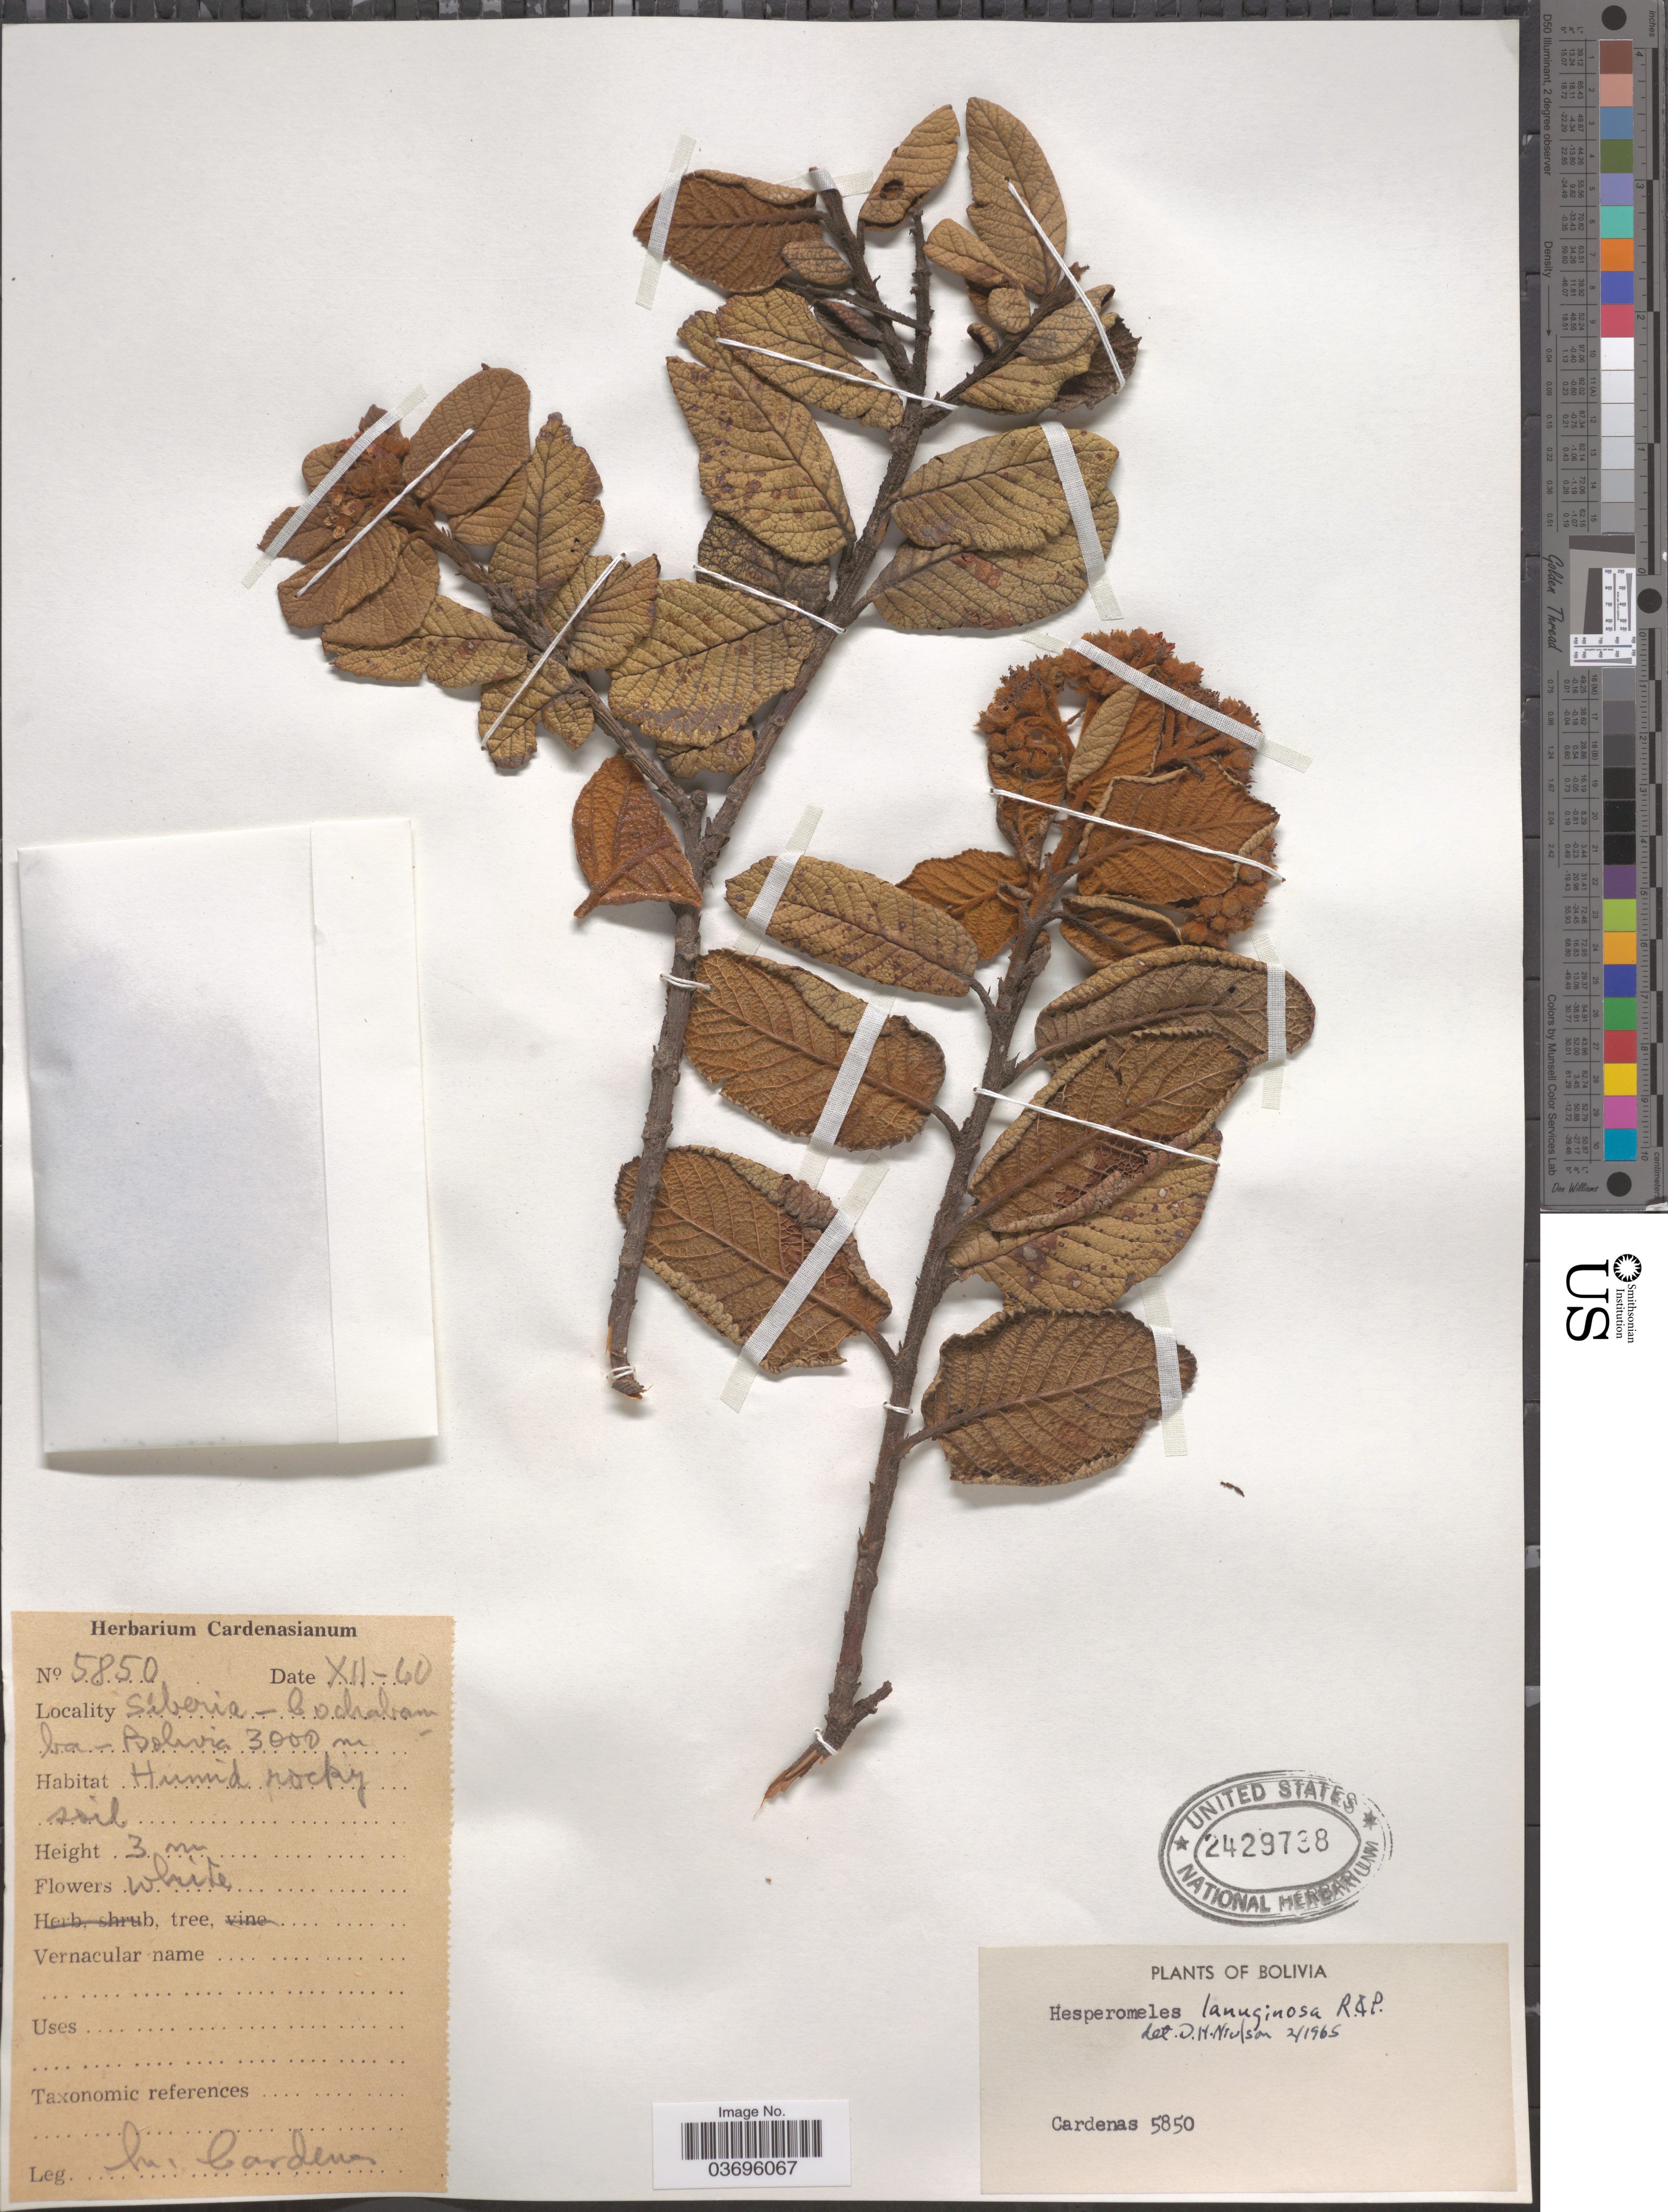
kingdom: Plantae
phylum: Tracheophyta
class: Magnoliopsida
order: Rosales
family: Rosaceae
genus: Hesperomeles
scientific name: Hesperomeles ferruginea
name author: (Juss. ex Pers.) Benth.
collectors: M. Cárdenas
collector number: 5850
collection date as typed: Transcribed d/m/y: /12/60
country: Bolivia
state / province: Cochabamba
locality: Síberia.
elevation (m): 3000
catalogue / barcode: US 2429738